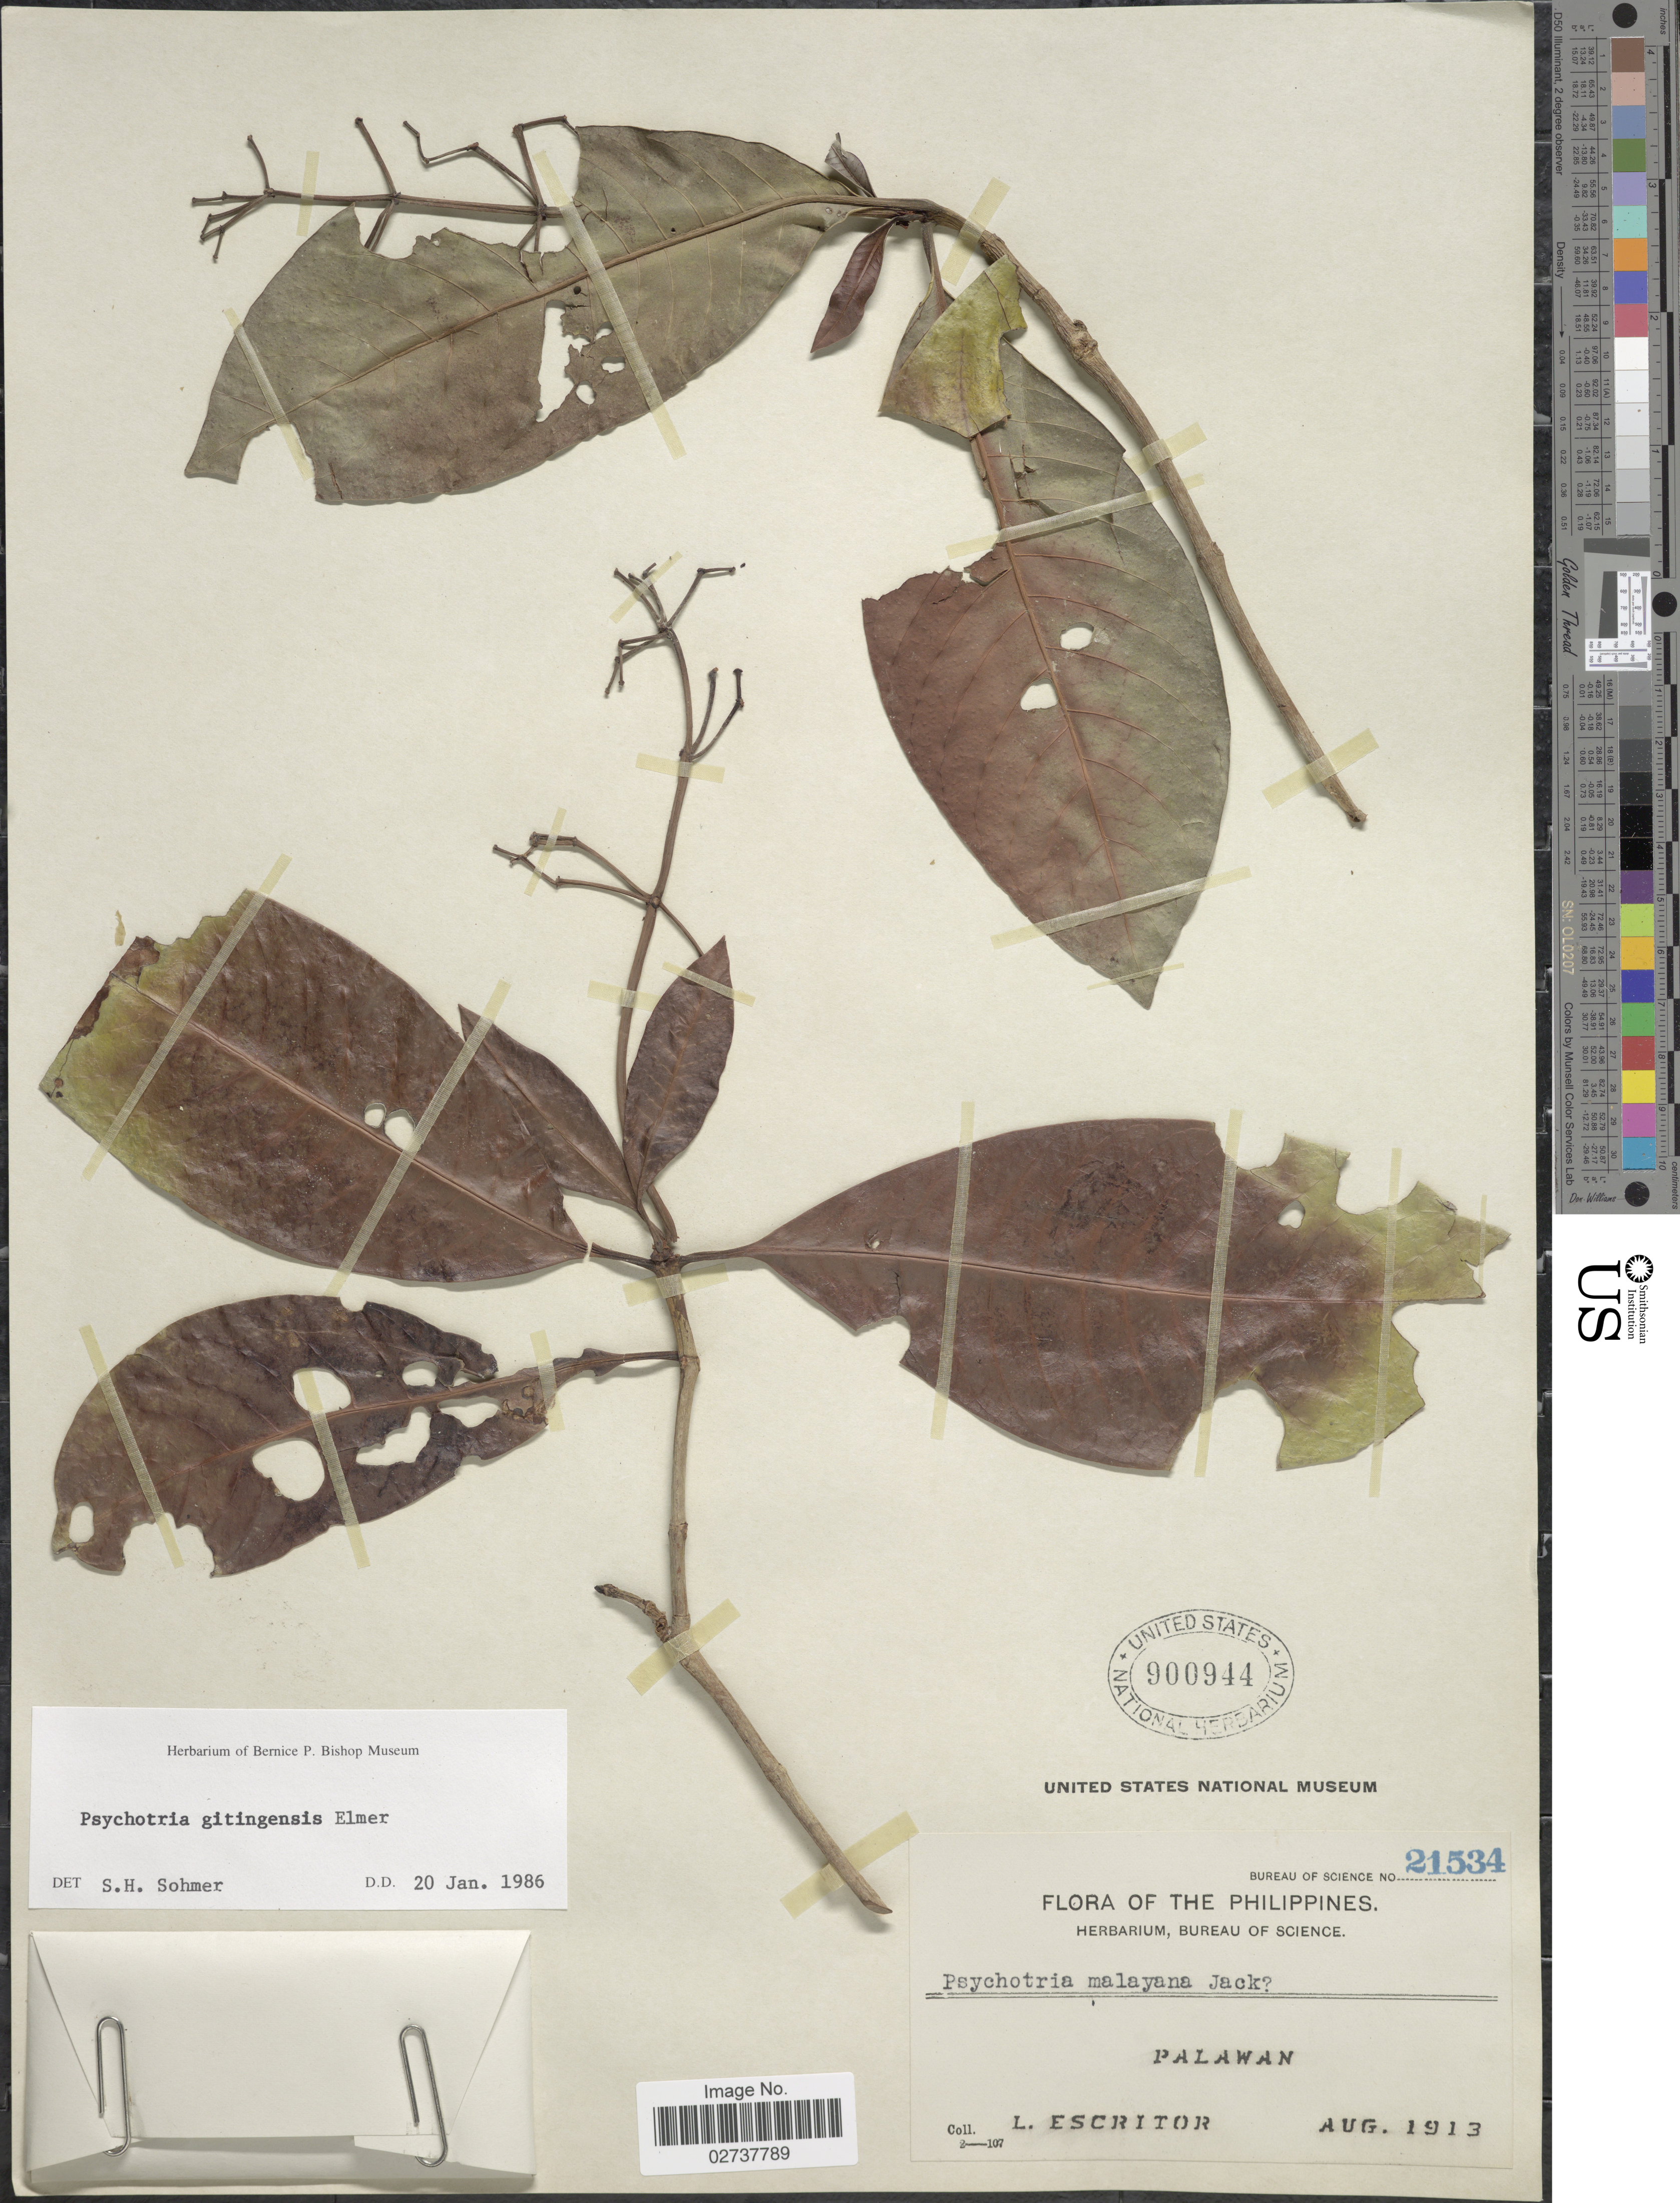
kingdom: Plantae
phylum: Tracheophyta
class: Magnoliopsida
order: Gentianales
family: Rubiaceae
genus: Psychotria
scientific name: Psychotria gitingensis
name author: Elmer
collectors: L. Escritor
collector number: Bureau of Science 21534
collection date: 1913-08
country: Philippines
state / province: Mimaropa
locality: Palawan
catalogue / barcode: US 900944